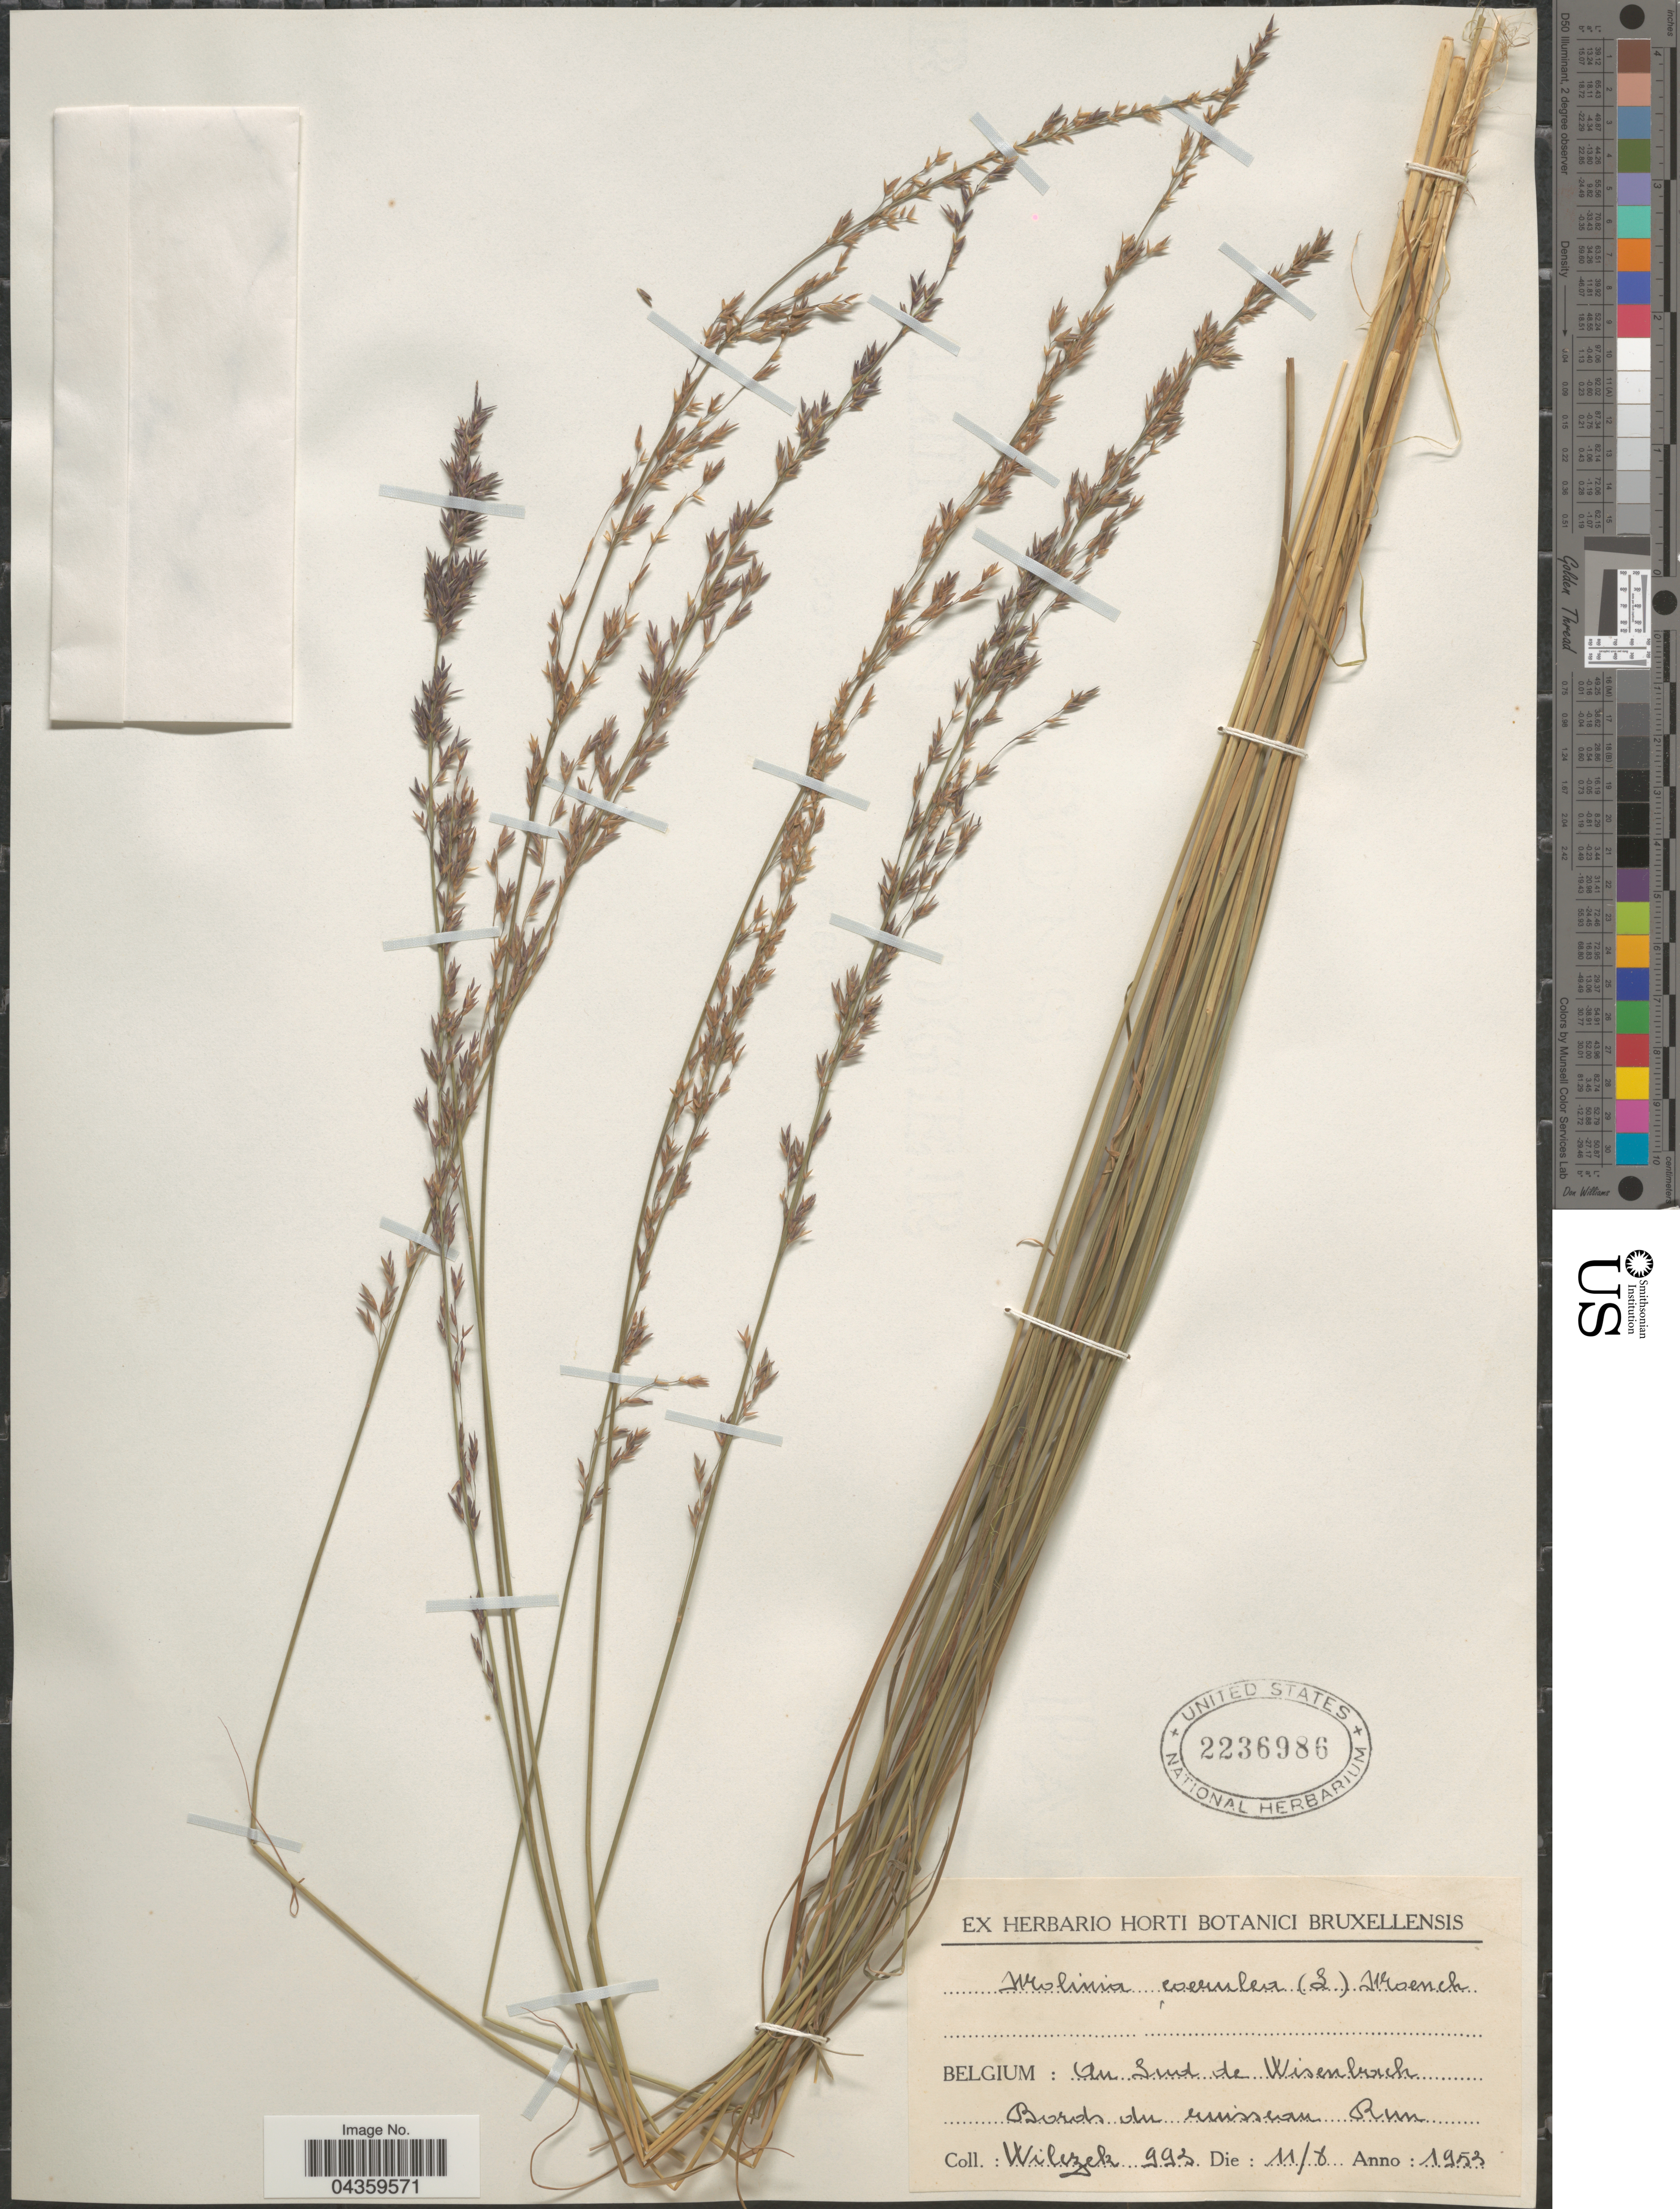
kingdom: Plantae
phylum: Tracheophyta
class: Liliopsida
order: Poales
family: Poaceae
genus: Molinia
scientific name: Molinia caerulea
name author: (L.) Moench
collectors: Wilczek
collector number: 993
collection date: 1953-08-11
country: Belgium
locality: Au Sud de Wisenbach. Bords du ruisseau Run.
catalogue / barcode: US 2236986